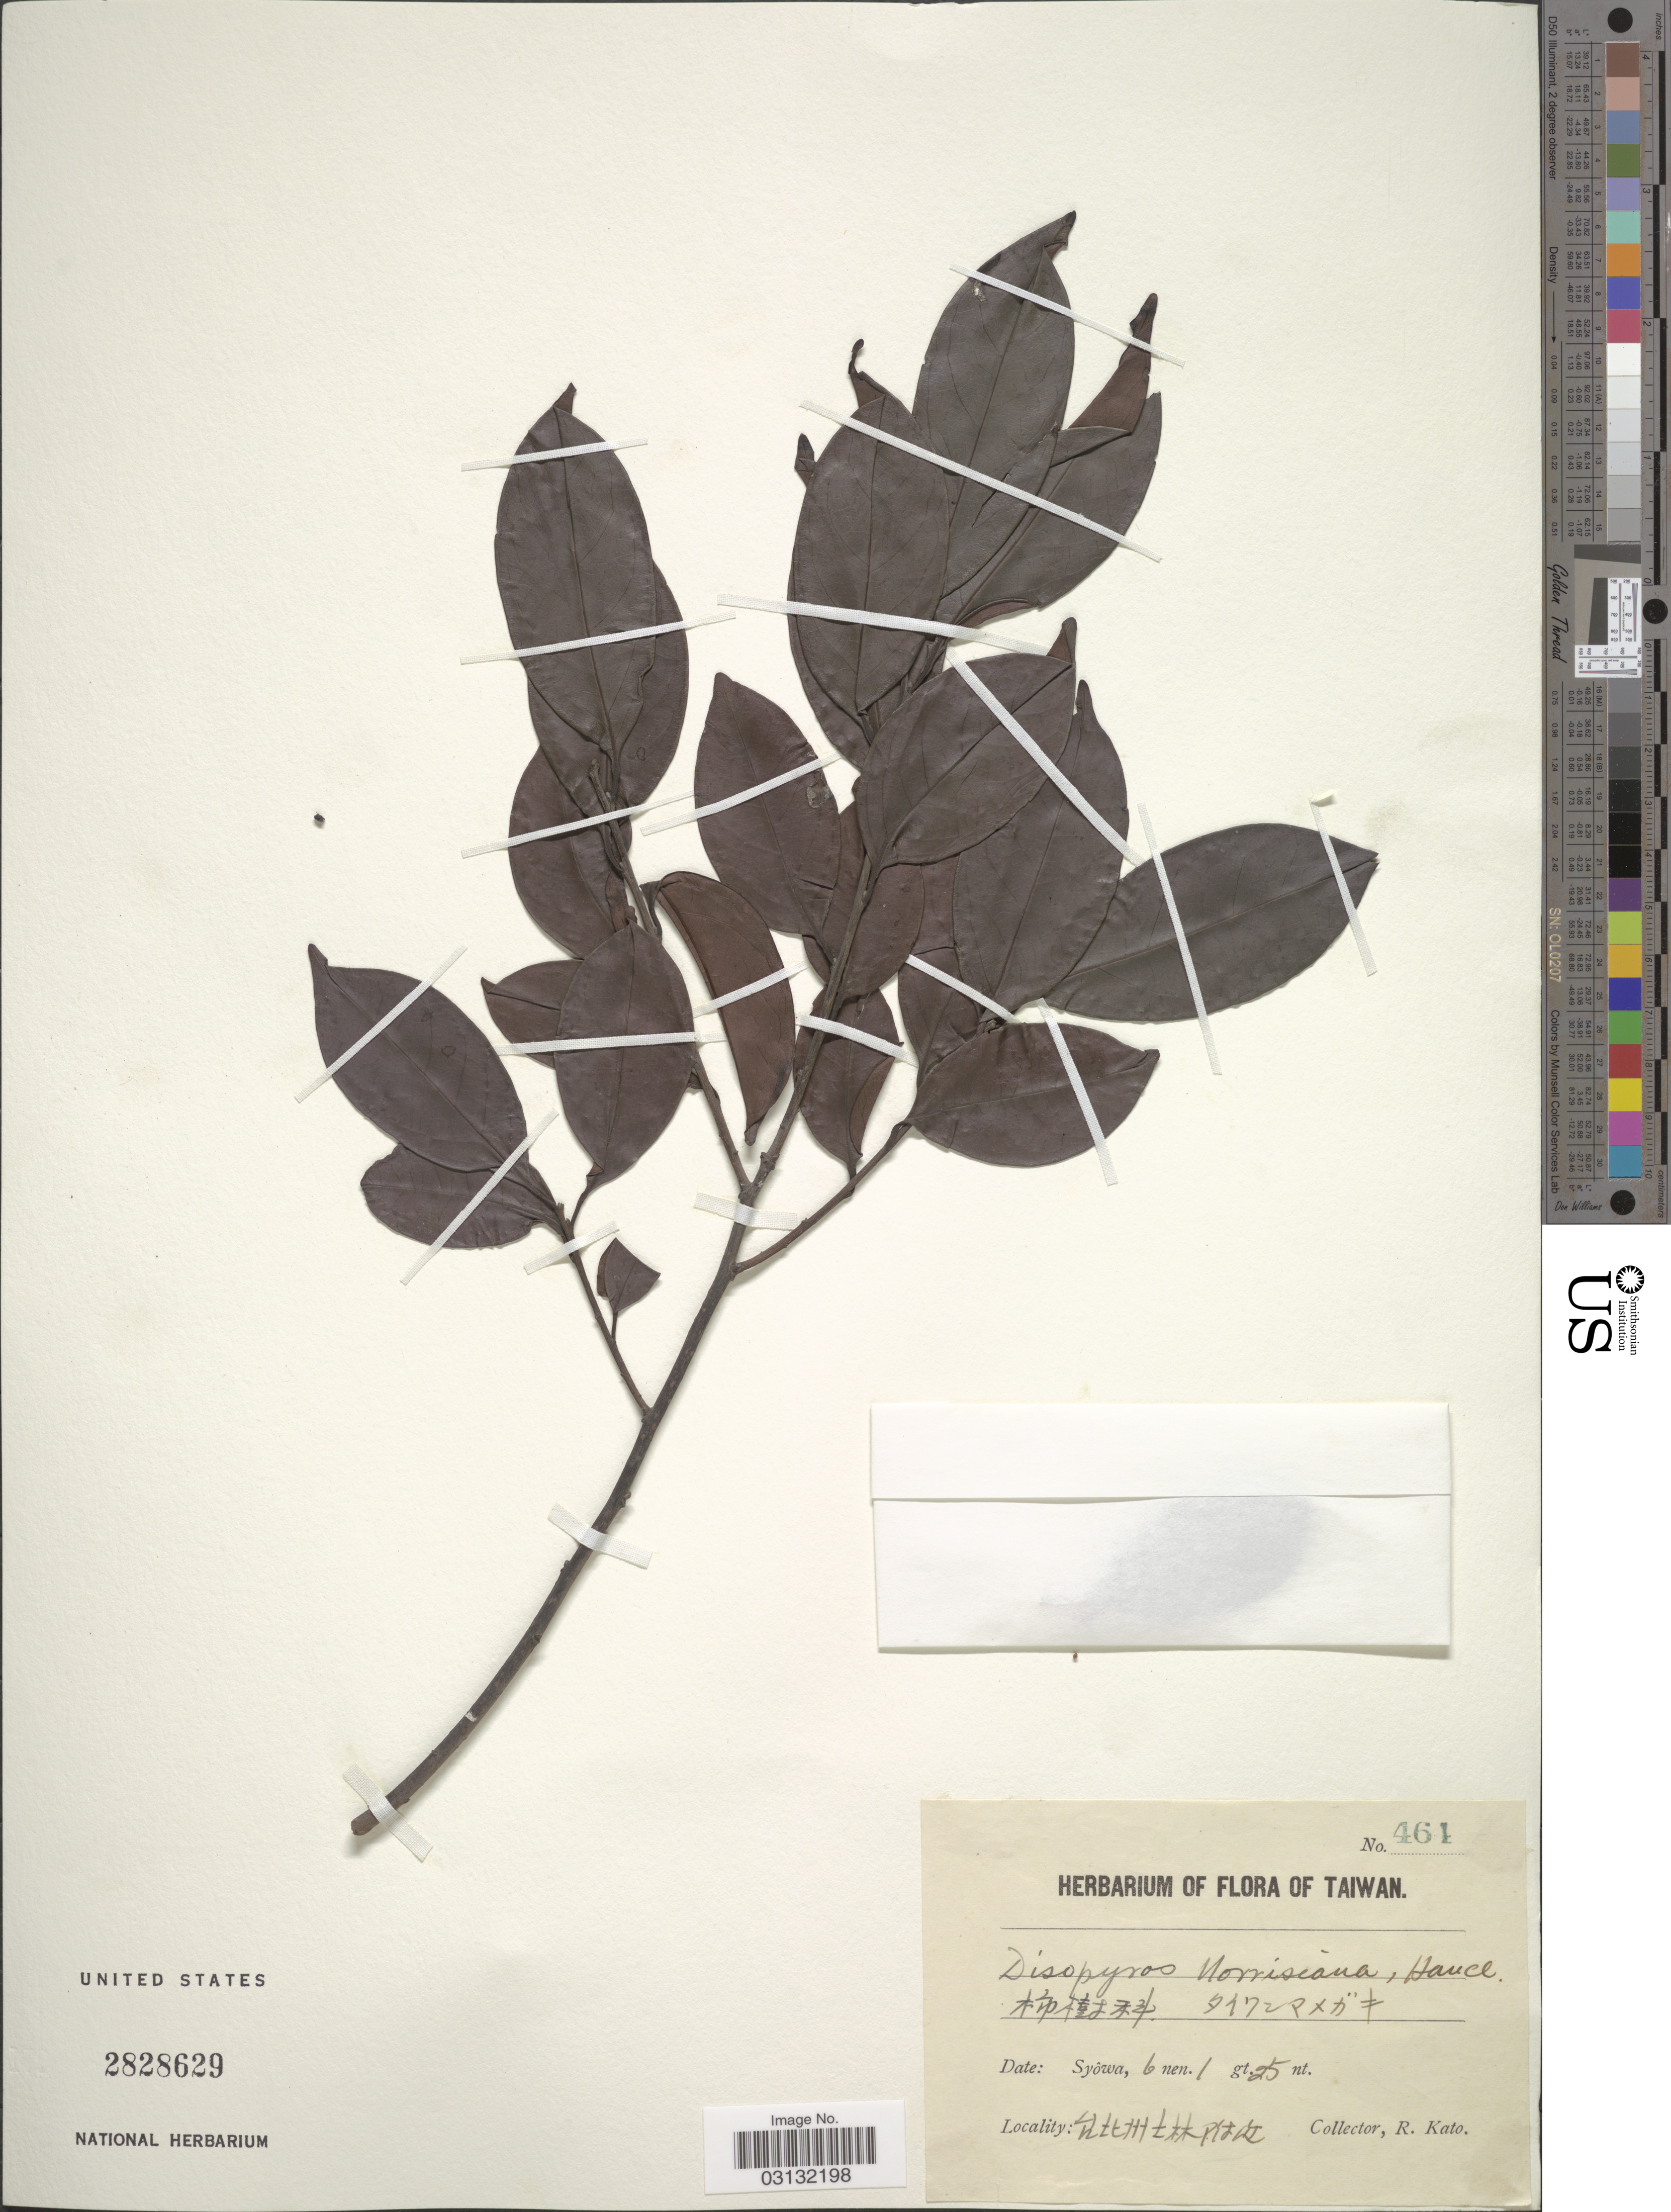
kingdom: Plantae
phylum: Tracheophyta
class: Magnoliopsida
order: Ericales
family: Ebenaceae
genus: Diospyros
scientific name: Diospyros morrisiana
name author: Hance in Walp.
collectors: R. Kato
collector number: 461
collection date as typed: Syowa, 6 nen. 1 gt. 25 nt. (Japanese era calendar)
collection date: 1931-01-25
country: Taiwan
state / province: Taipei City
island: Taiwan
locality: Shilin District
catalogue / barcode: US 2828629